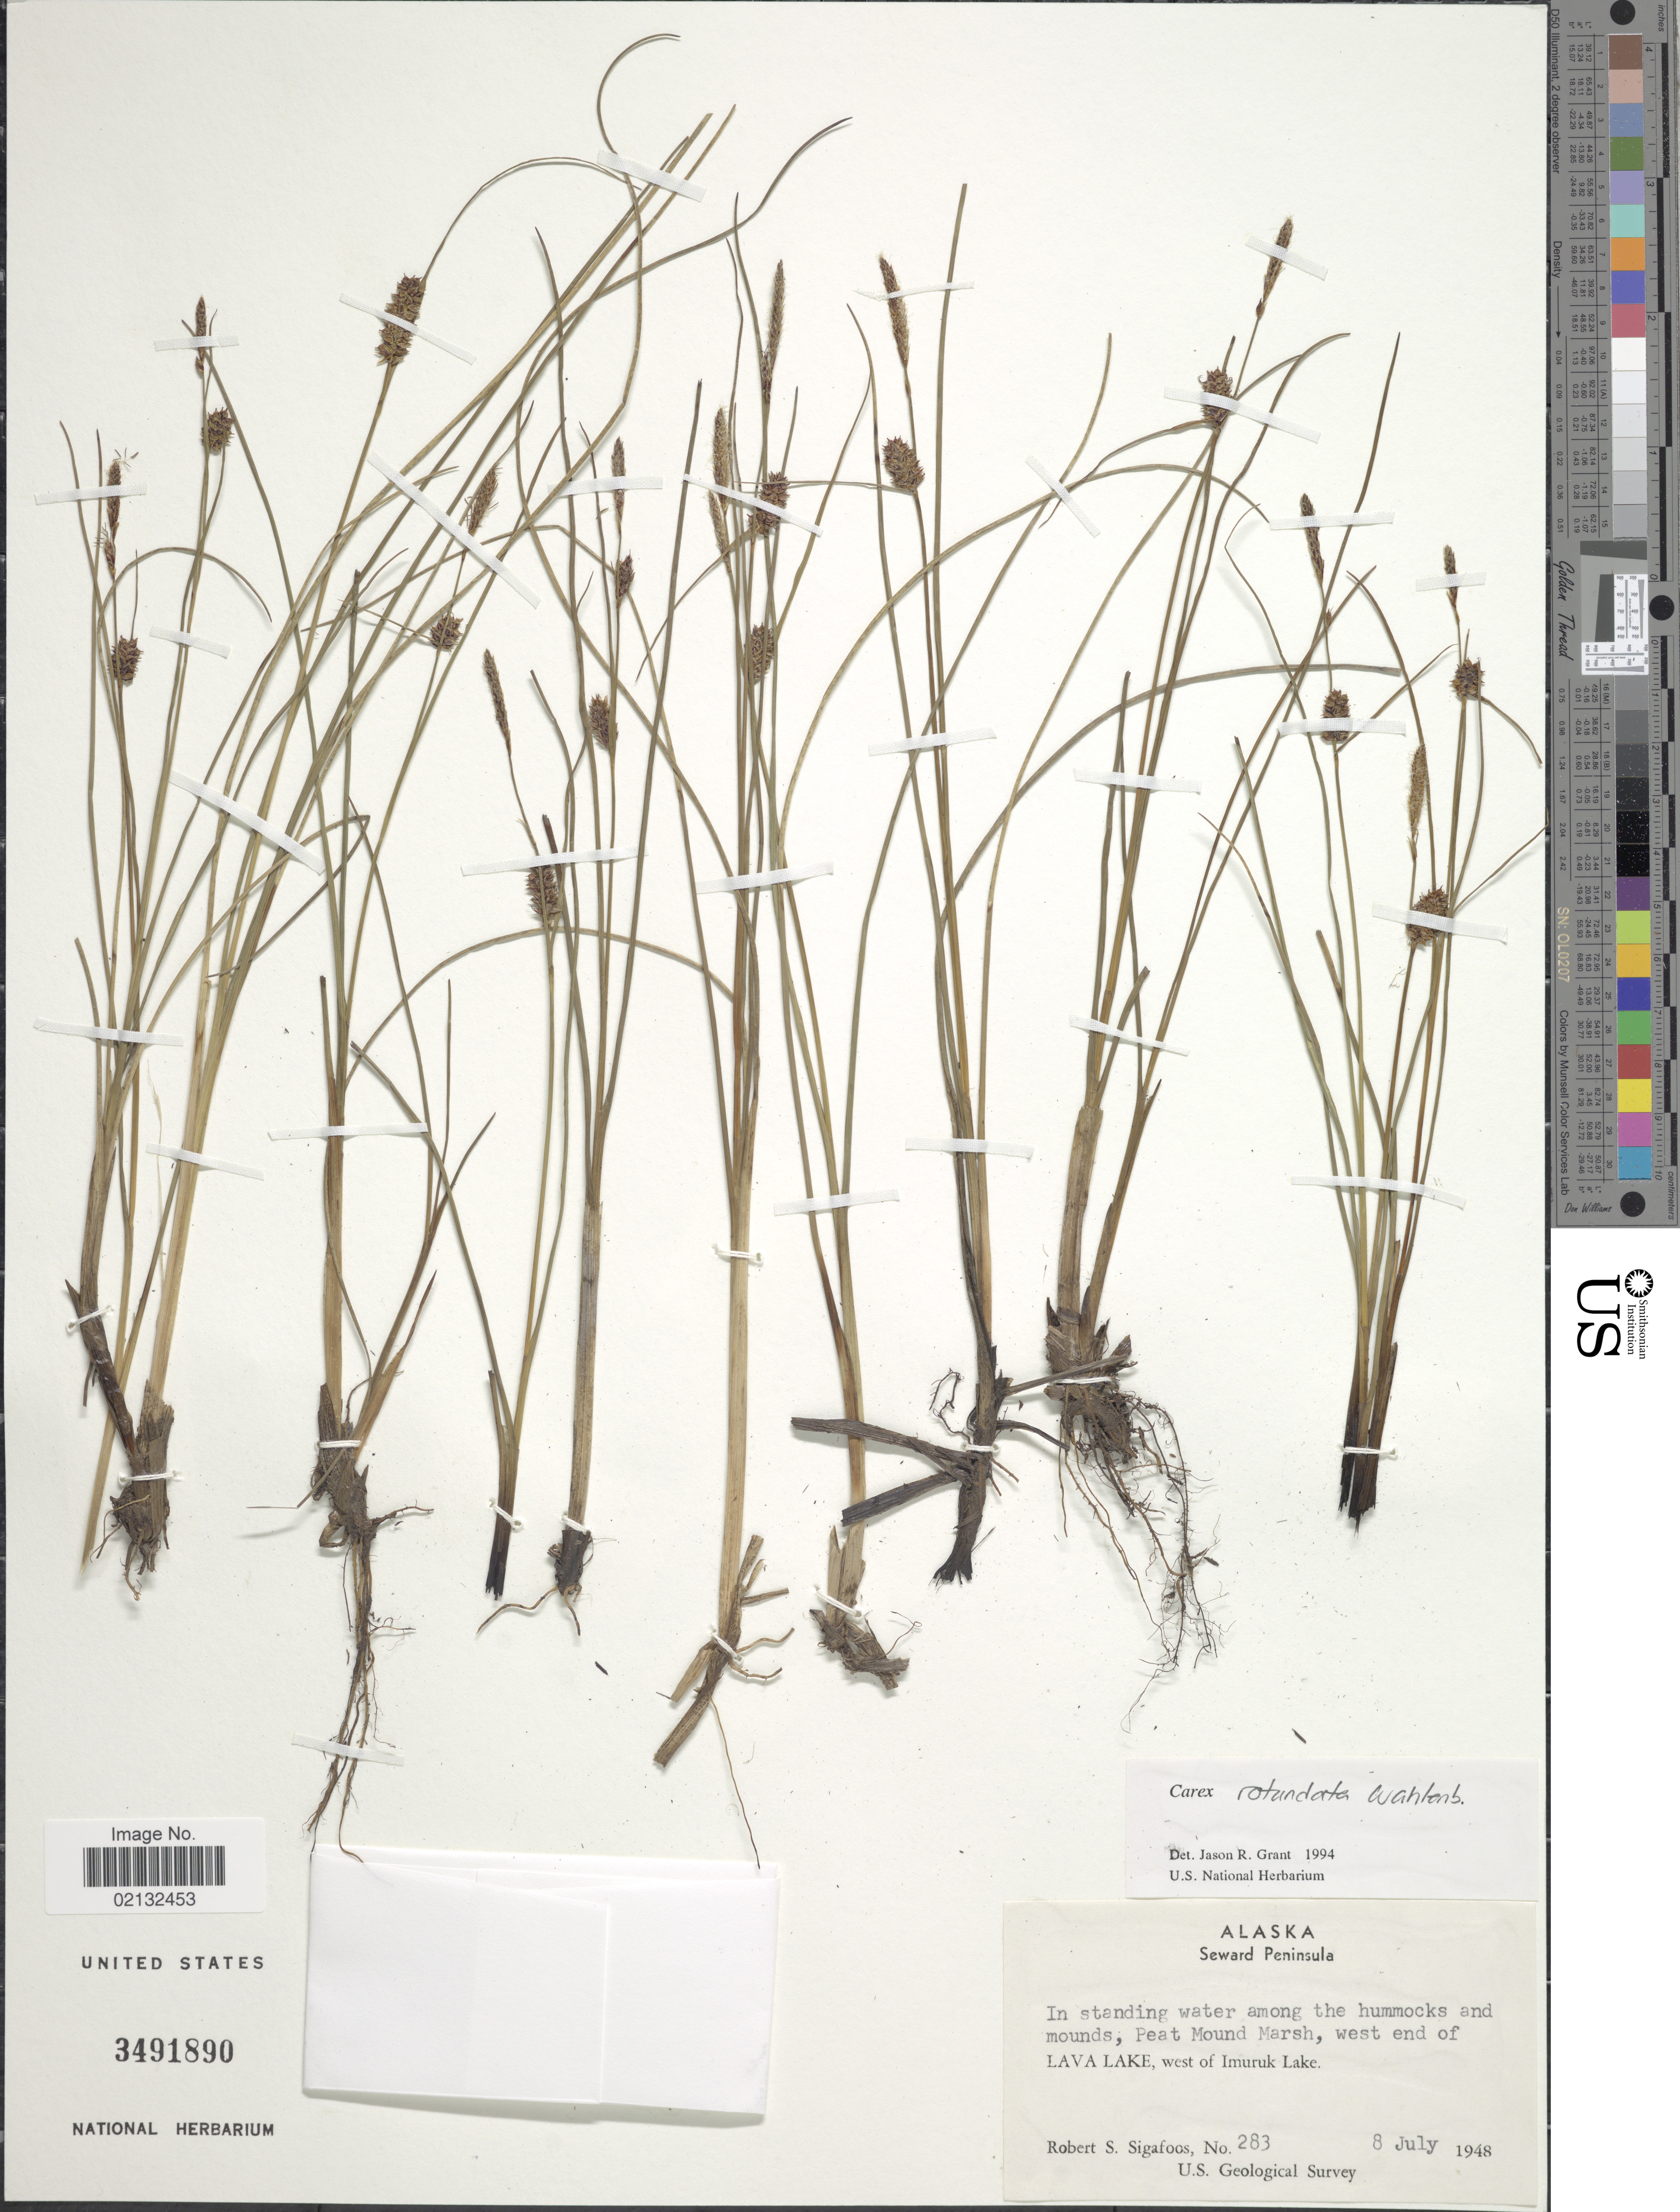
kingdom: Plantae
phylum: Tracheophyta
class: Liliopsida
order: Poales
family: Cyperaceae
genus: Carex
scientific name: Carex rotundata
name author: Wahlenb.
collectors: R. Sigafoos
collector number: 283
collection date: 1948-07-08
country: United States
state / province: Alaska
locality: Seward Peninsula. Paet Mound Marsh, west end of Lava Lake, west of Imuruk Lake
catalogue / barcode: US 3491890